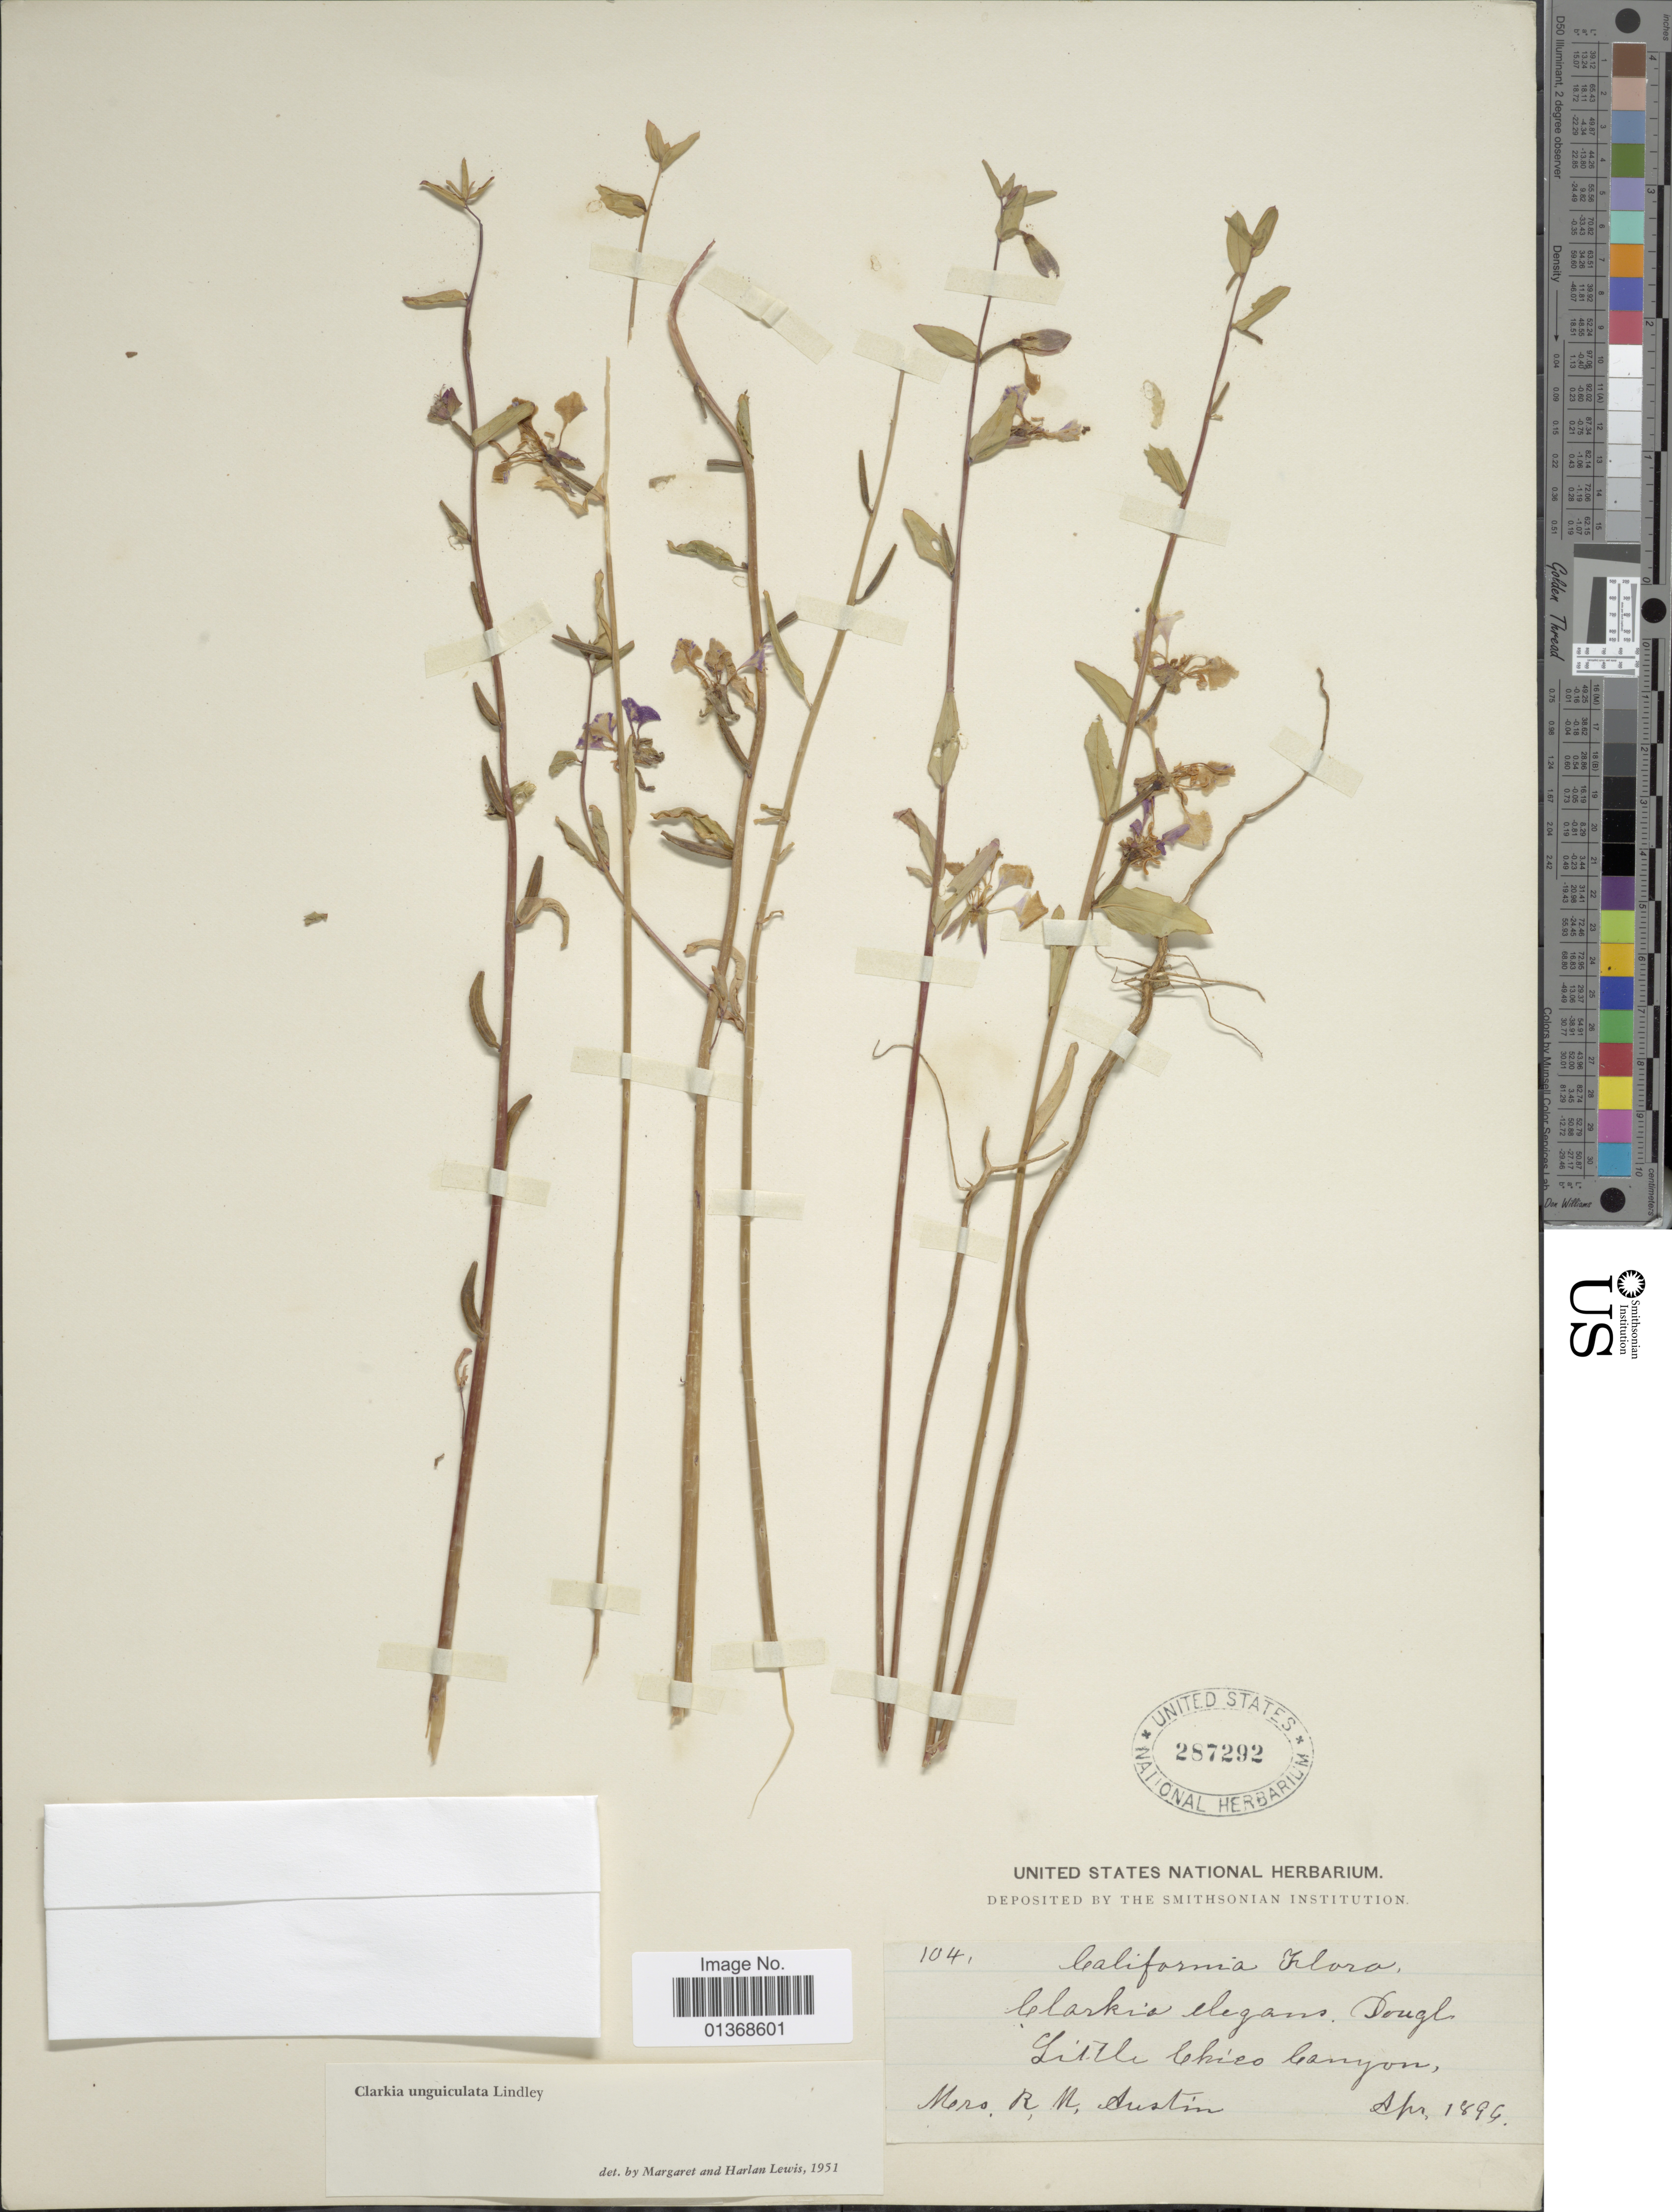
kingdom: Plantae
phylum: Tracheophyta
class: Magnoliopsida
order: Myrtales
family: Onagraceae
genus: Clarkia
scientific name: Clarkia unguiculata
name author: Lindl.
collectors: R. Austin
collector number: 104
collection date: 1899-04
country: United States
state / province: California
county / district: Butte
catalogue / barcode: US 287292